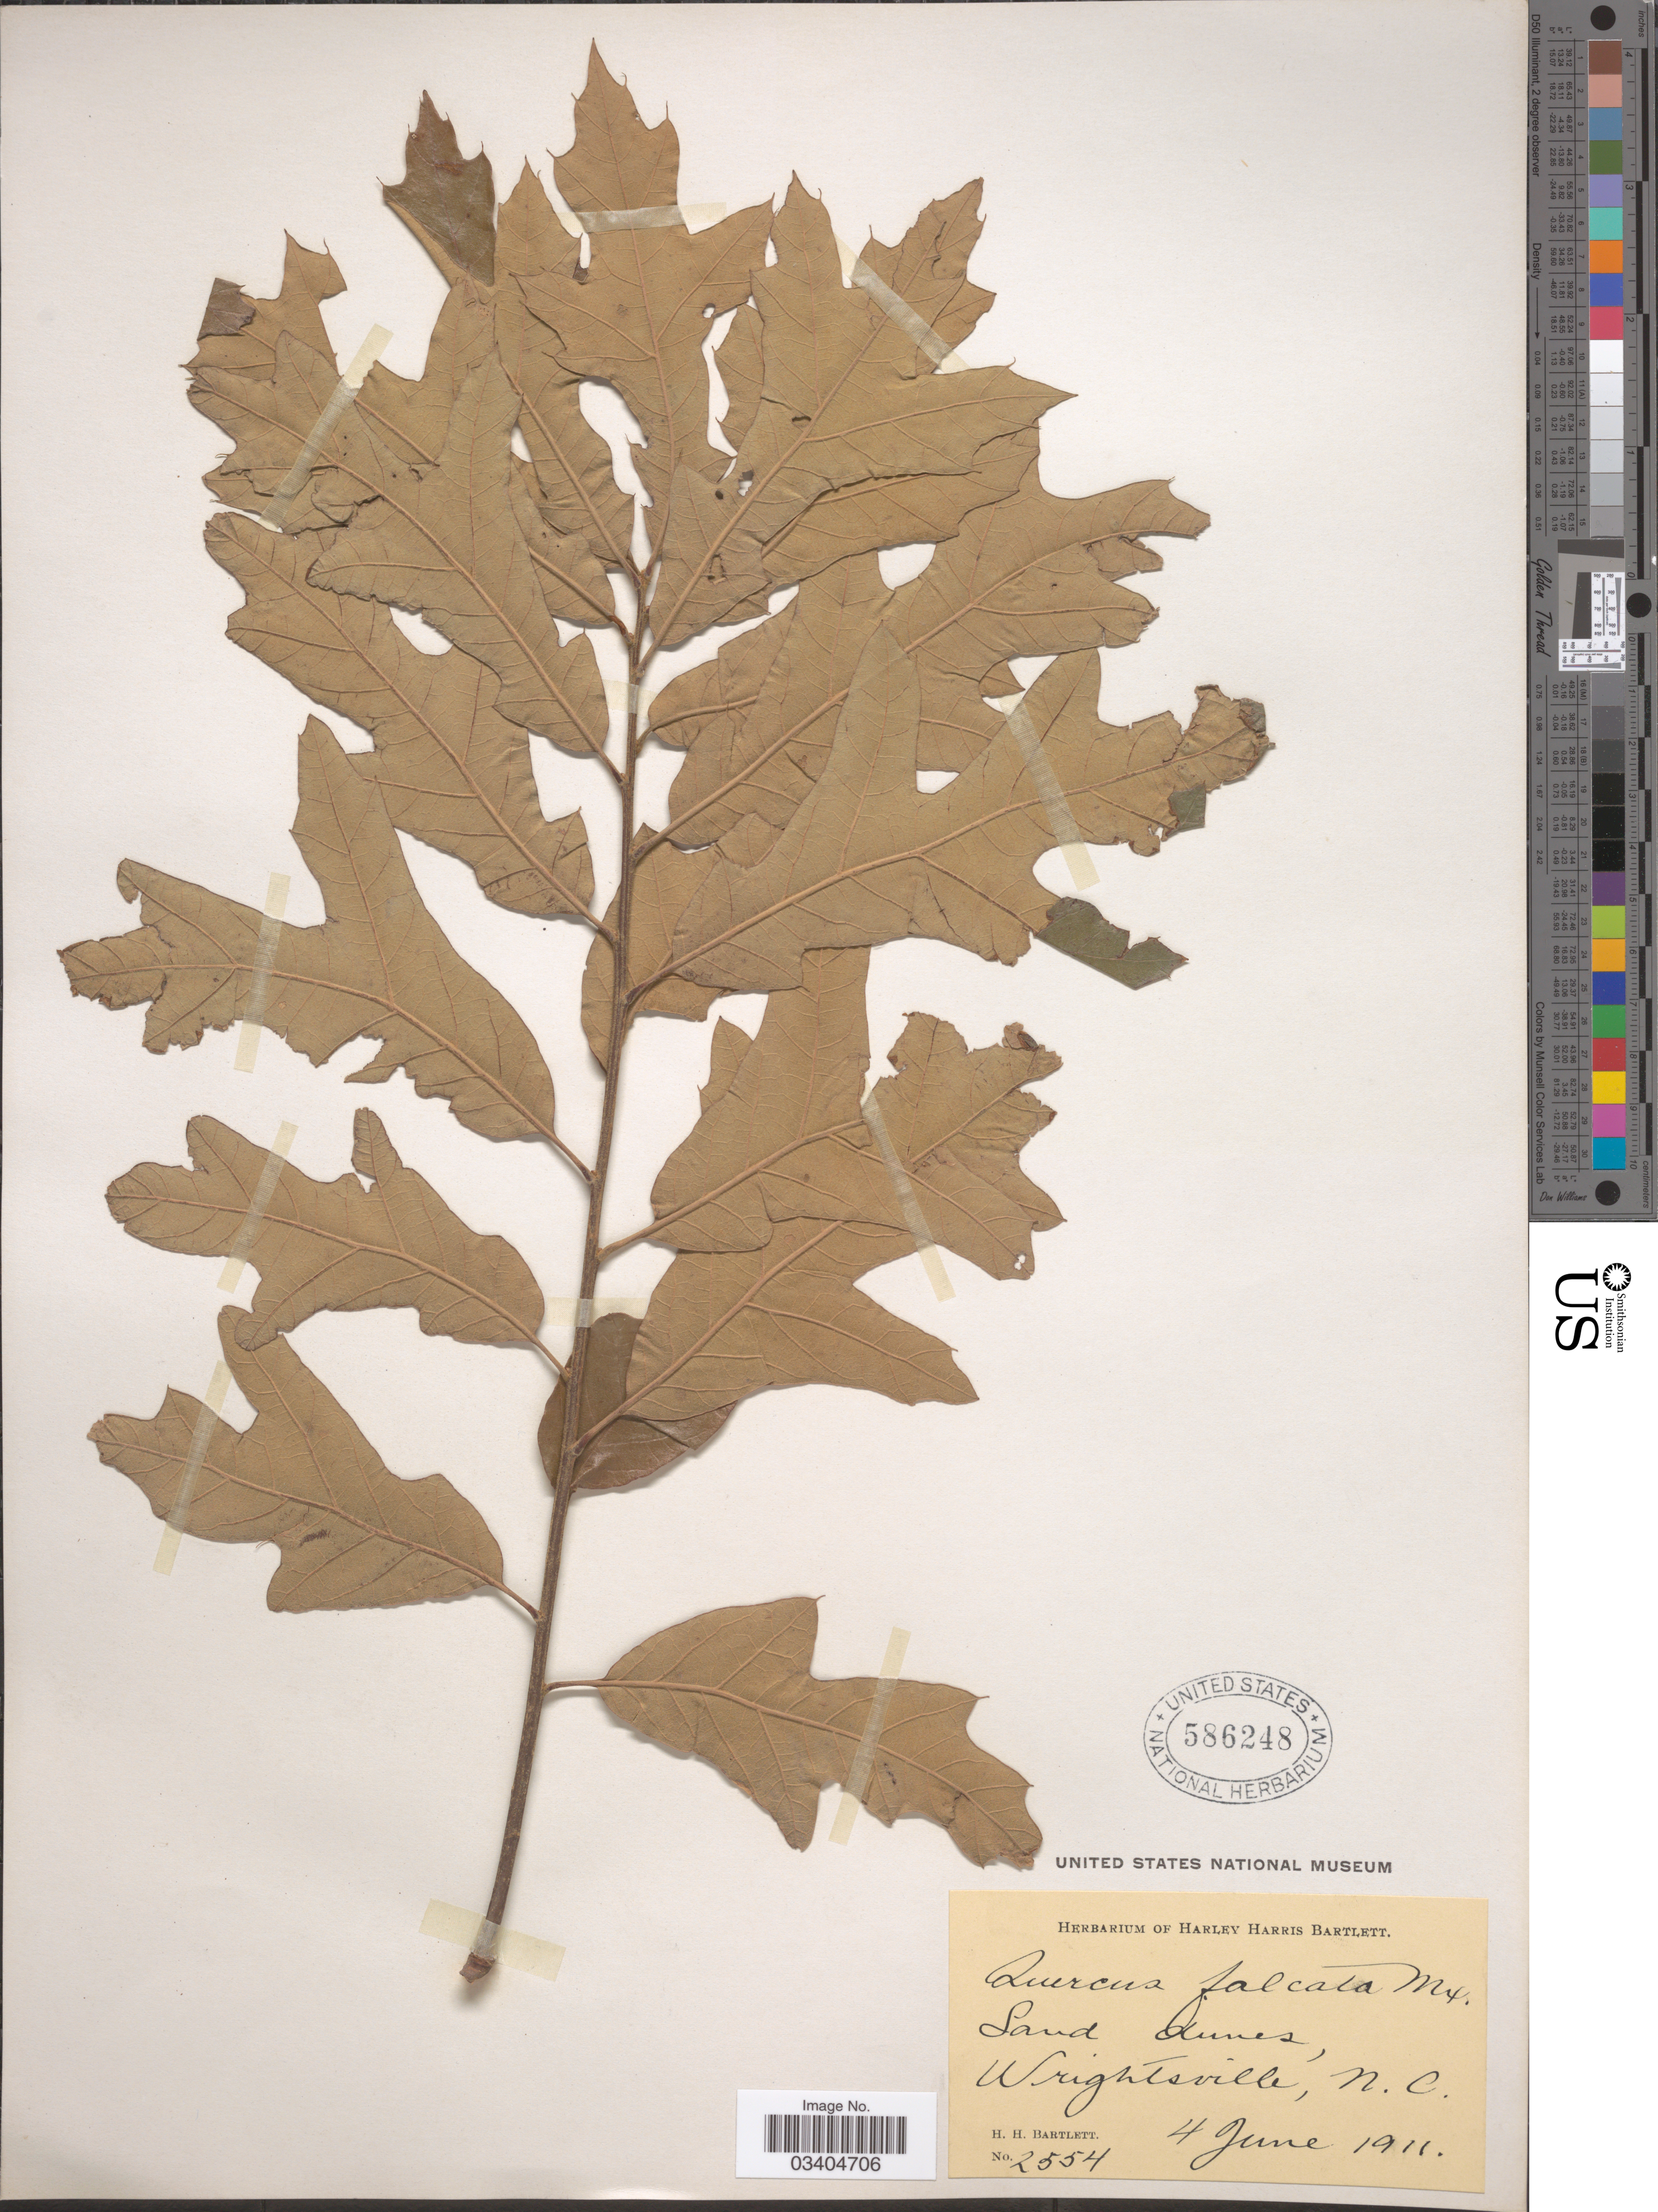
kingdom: Plantae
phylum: Tracheophyta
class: Magnoliopsida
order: Fagales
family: Fagaceae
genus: Quercus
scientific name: Quercus falcata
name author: Michx.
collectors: H. H. Bartlett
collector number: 2554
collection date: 1911-06-04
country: United States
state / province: North Carolina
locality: Wrightsville.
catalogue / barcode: US 586248